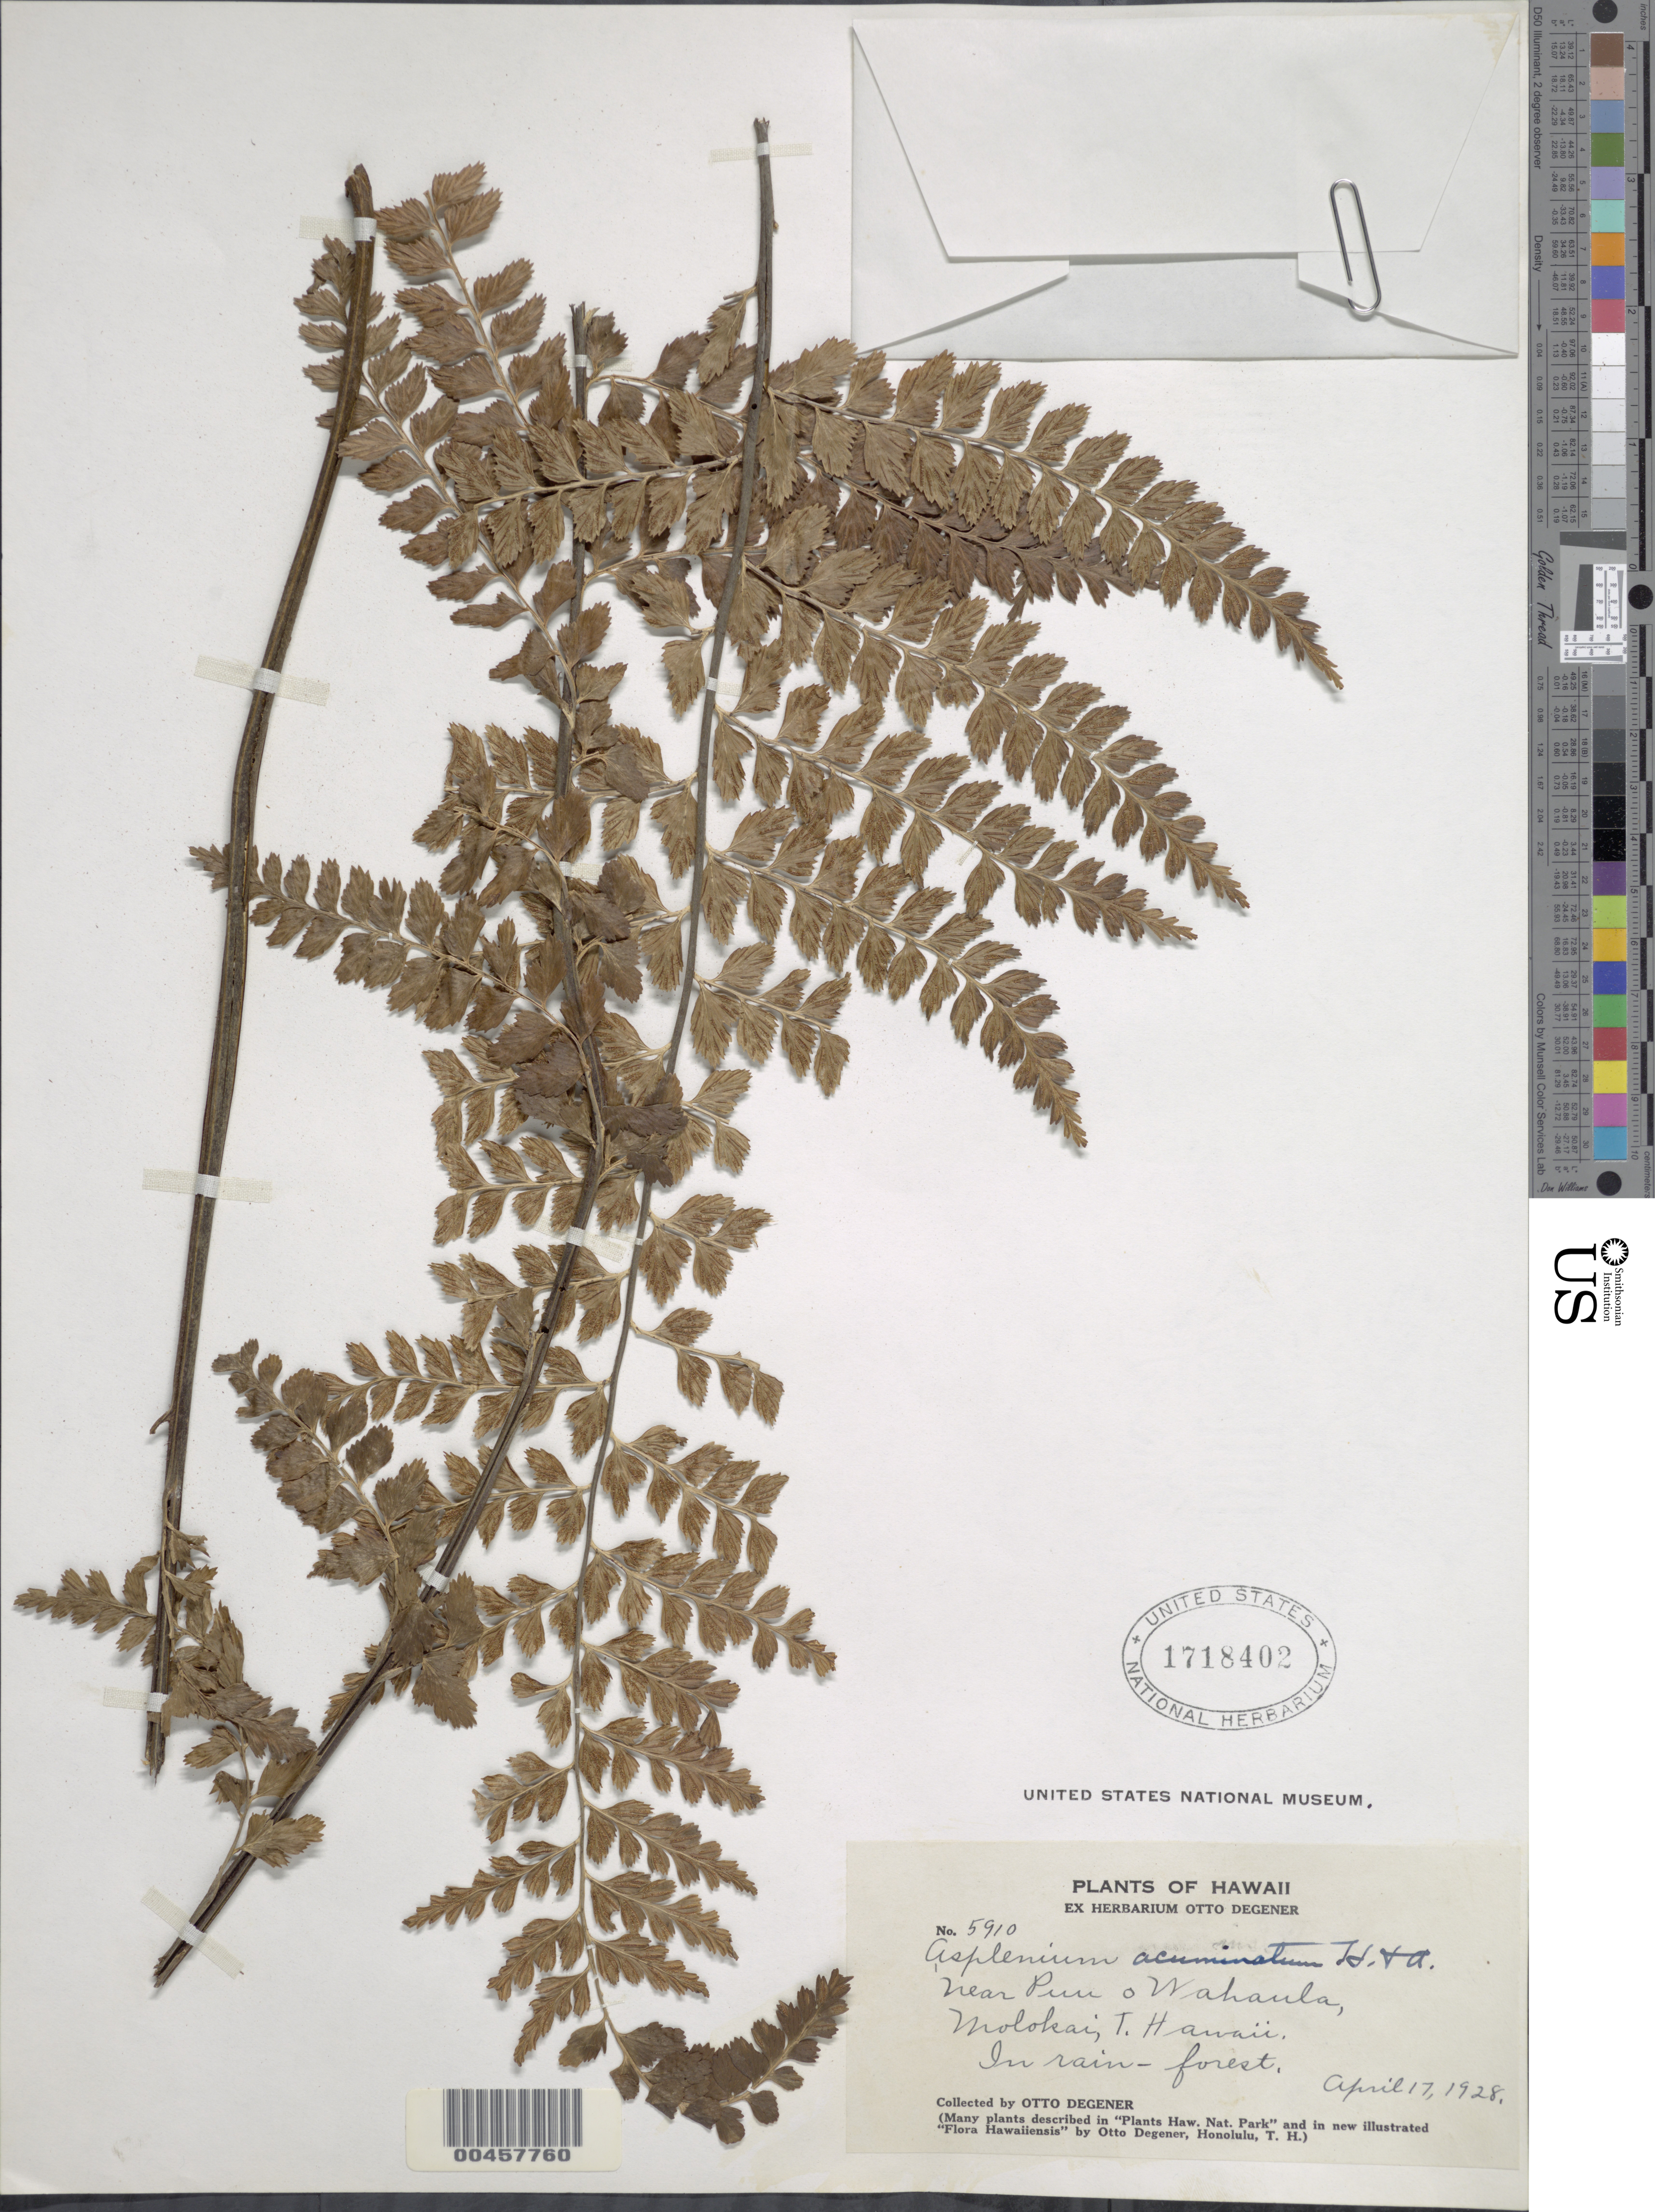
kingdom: Plantae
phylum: Tracheophyta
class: Polypodiopsida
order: Polypodiales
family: Aspleniaceae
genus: Asplenium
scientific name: Asplenium acuminatum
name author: Hook. & Arn.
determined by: Wagner, W. L., (BOT), Smithsonian Institution - National Museum of Natural History (UNITED STATES)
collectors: O. Degener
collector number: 5910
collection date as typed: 17 Apr 1928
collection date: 1928-04-17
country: United States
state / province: Hawaii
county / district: Maui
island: Moloka'i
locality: Near Puu o Wahaula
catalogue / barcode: US 1718402